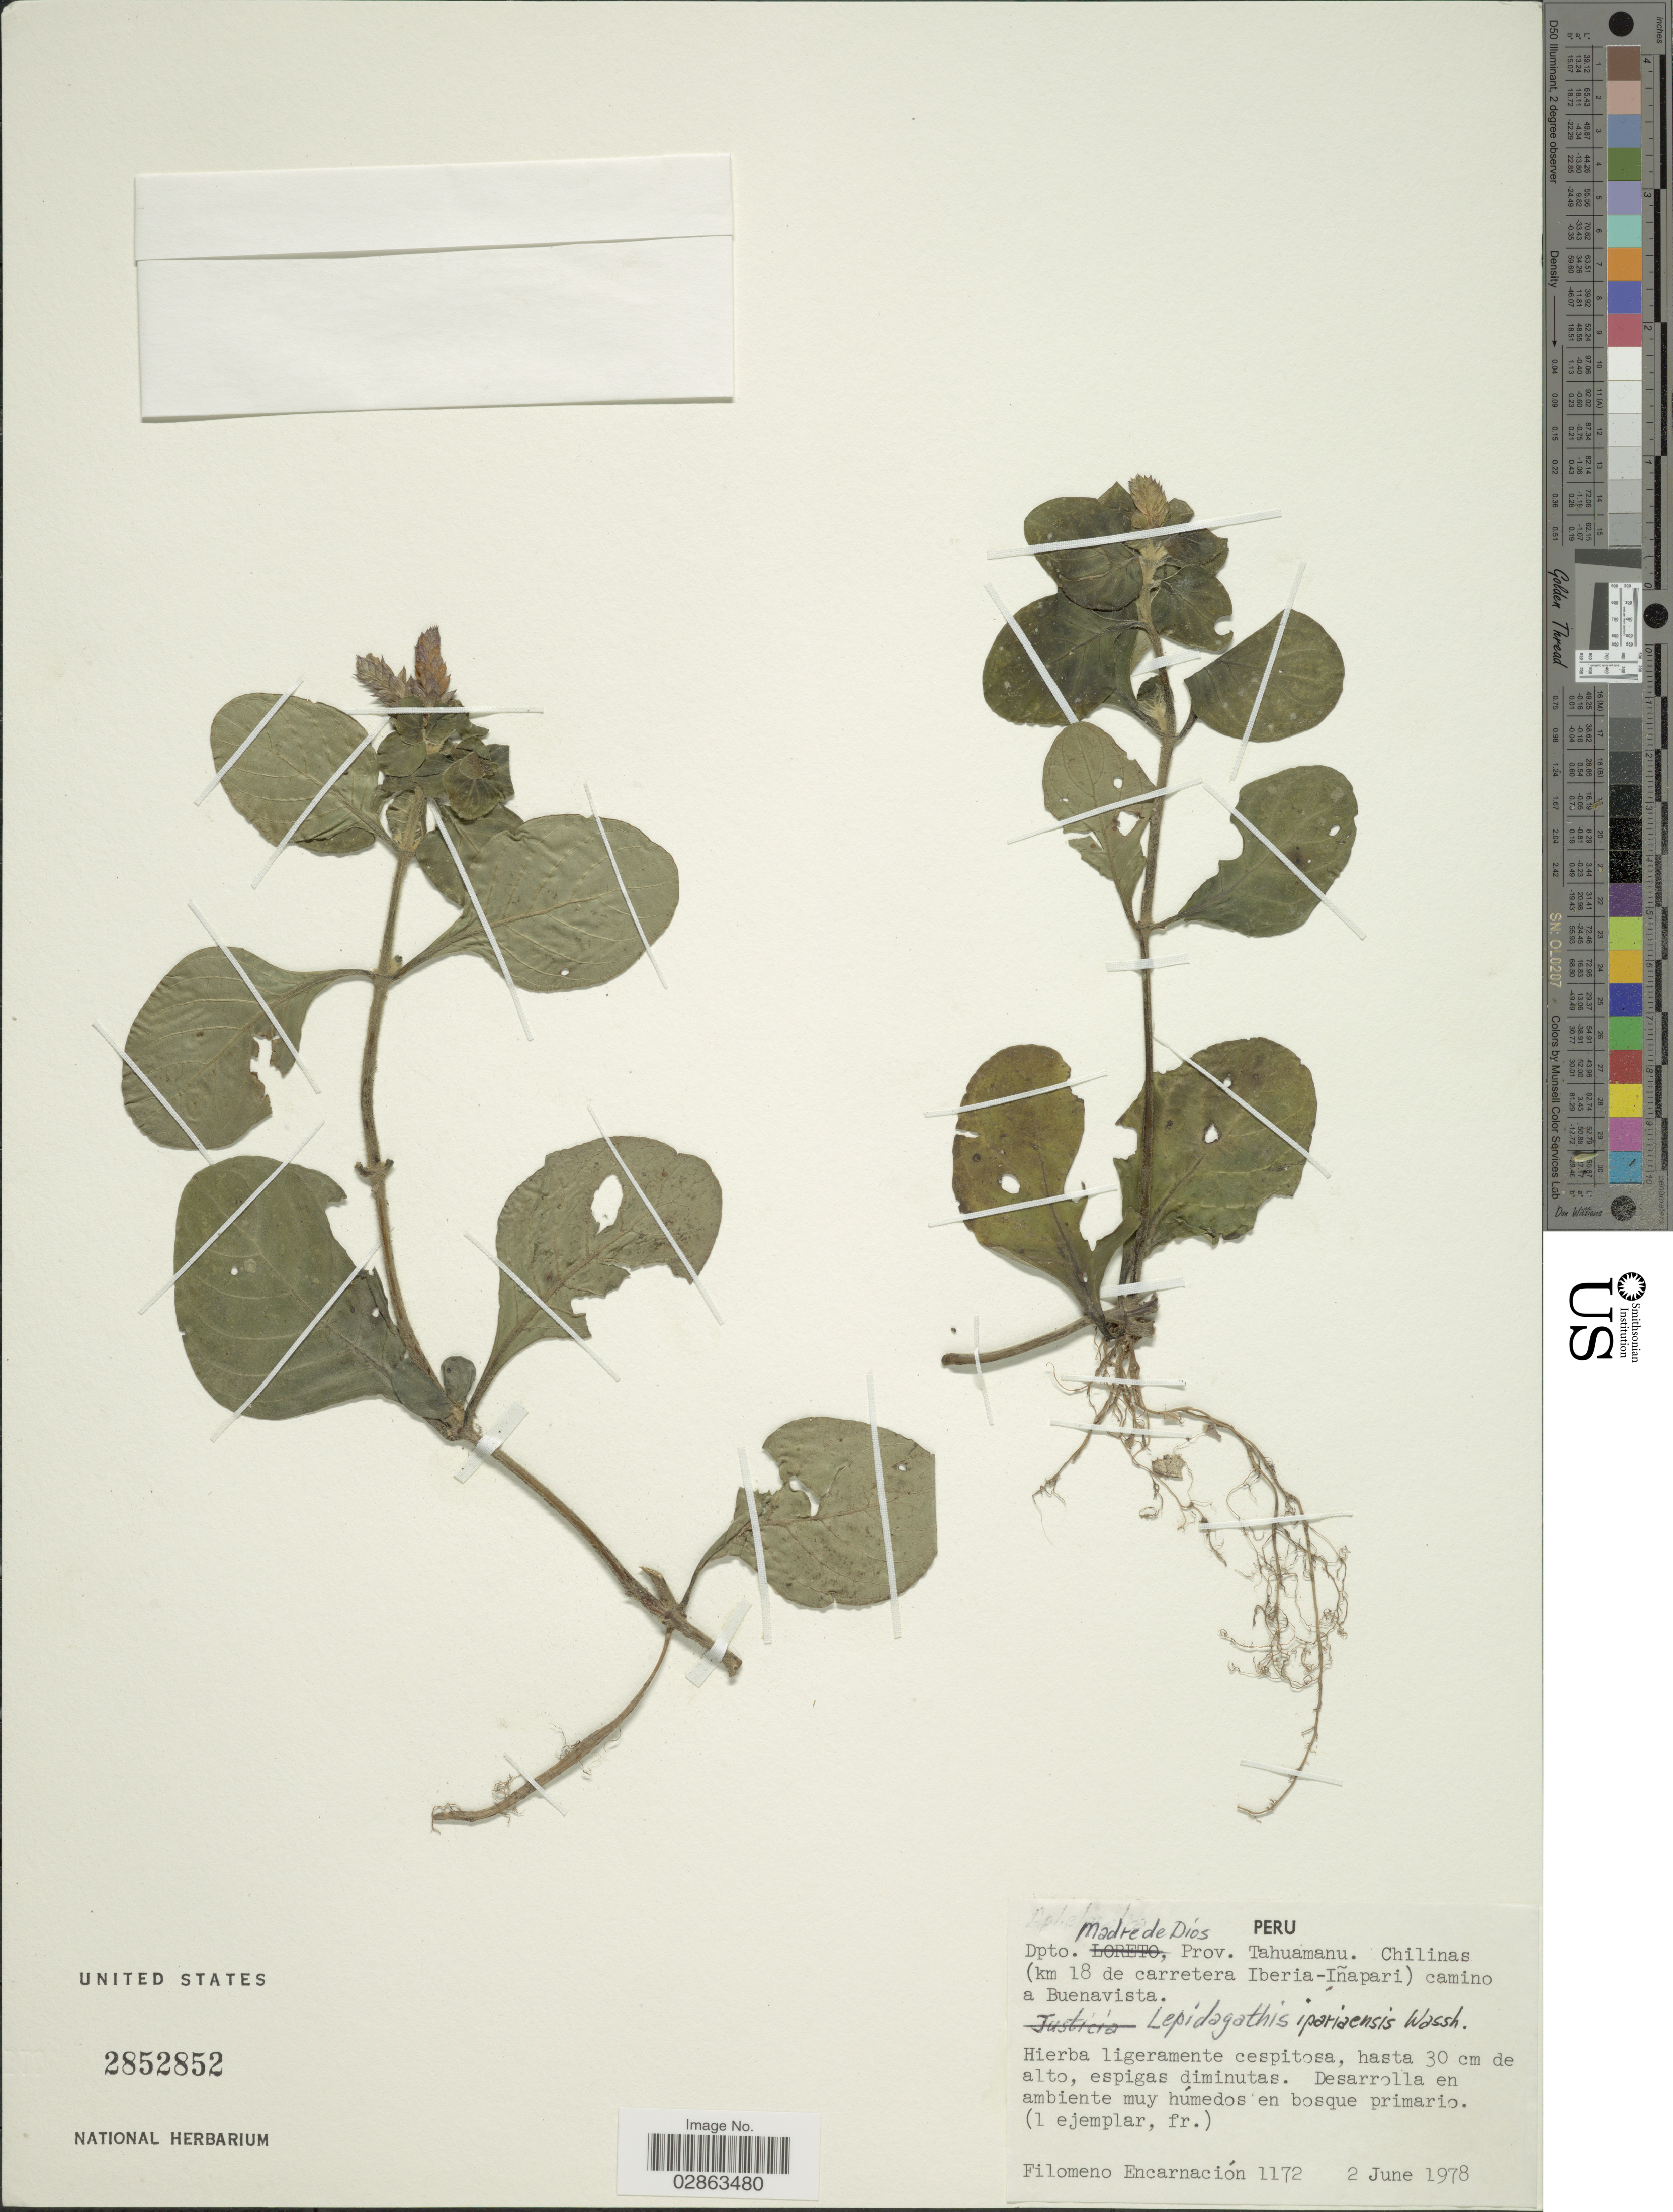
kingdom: Plantae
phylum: Tracheophyta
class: Magnoliopsida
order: Lamiales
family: Acanthaceae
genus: Lepidagathis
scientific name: Lepidagathis ipariaensis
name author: Wassh.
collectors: F. Encarnación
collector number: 1172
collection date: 1978-06-02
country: Peru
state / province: Madre de Dios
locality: Dpto. Madre de Díos, Prov. Tahuamanu. Chilinas (km 18 de carretera Iberia-Iñapari) camino a Buenavista.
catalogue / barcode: US 2852852